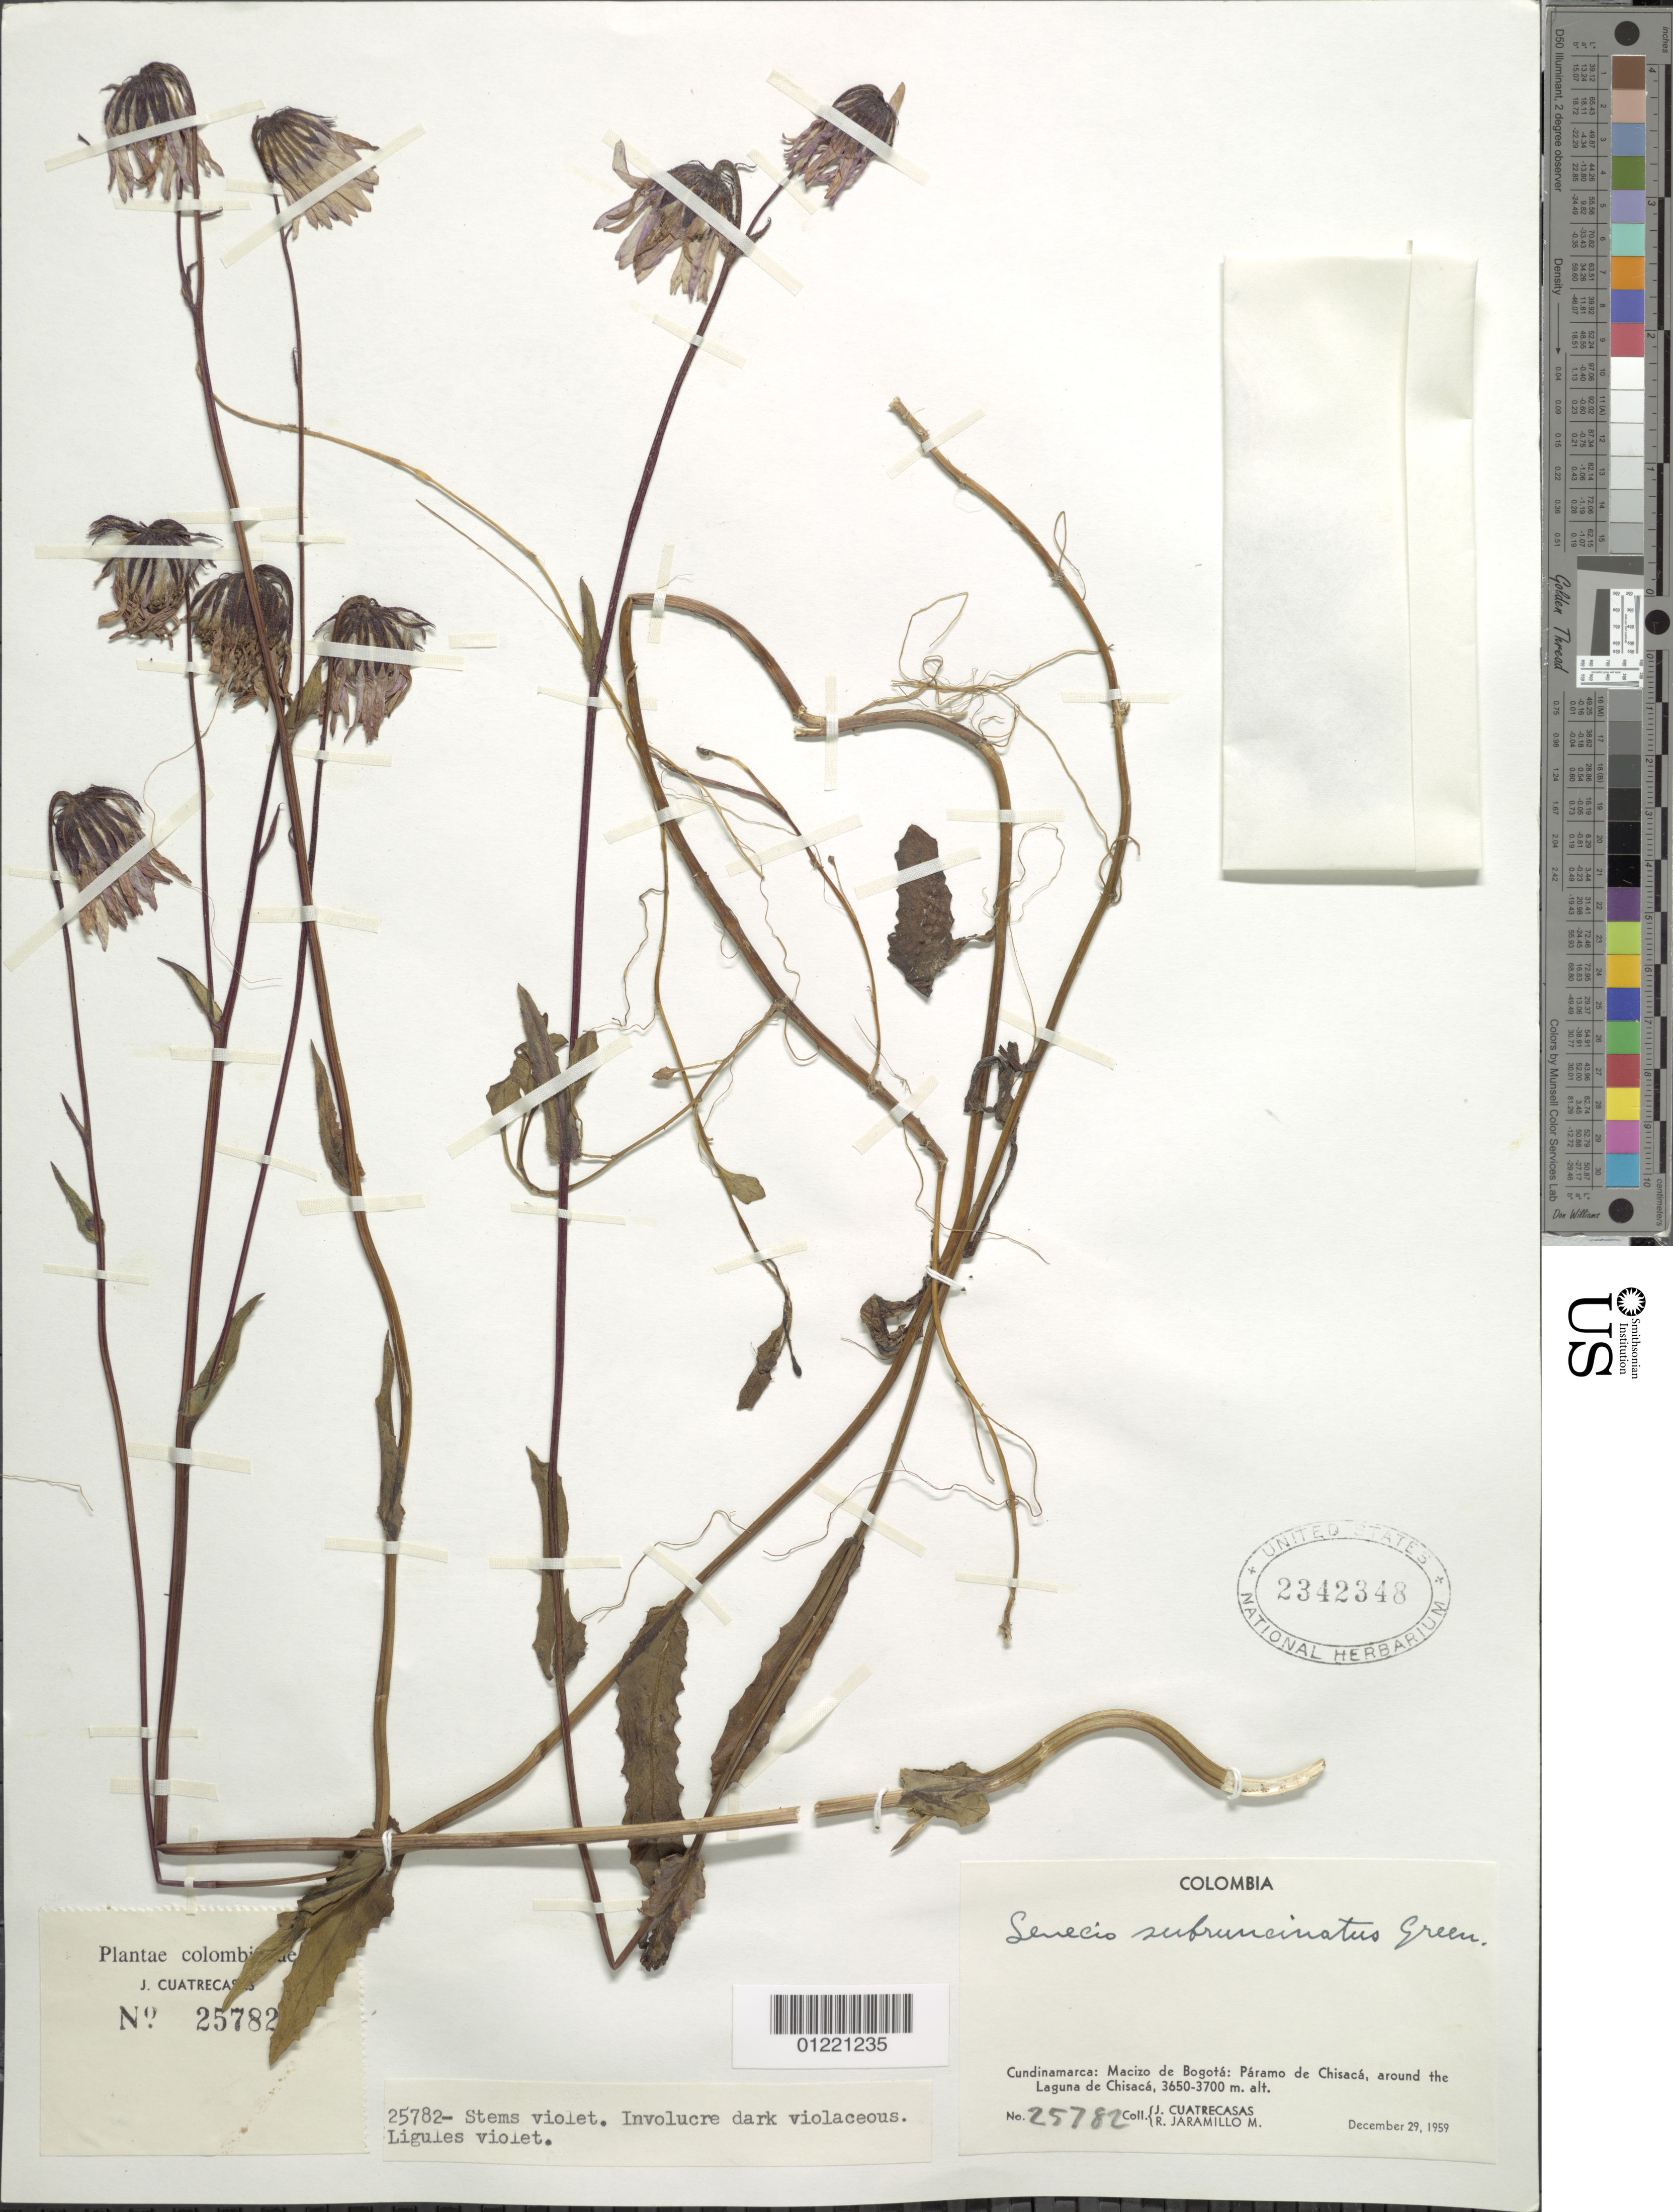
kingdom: Plantae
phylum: Tracheophyta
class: Magnoliopsida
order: Asterales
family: Asteraceae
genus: Senecio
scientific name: Senecio subruncinatus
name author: Greenm.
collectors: J. Cuatrecasas & R. Jaramillo M.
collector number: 25782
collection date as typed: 29 Dec 1959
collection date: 1959-12-29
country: Colombia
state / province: Cundinamarca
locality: Macizo de Bogotá, Páramo de Chisacá, around Laguna de Chisacá.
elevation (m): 3650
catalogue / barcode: US 2342348